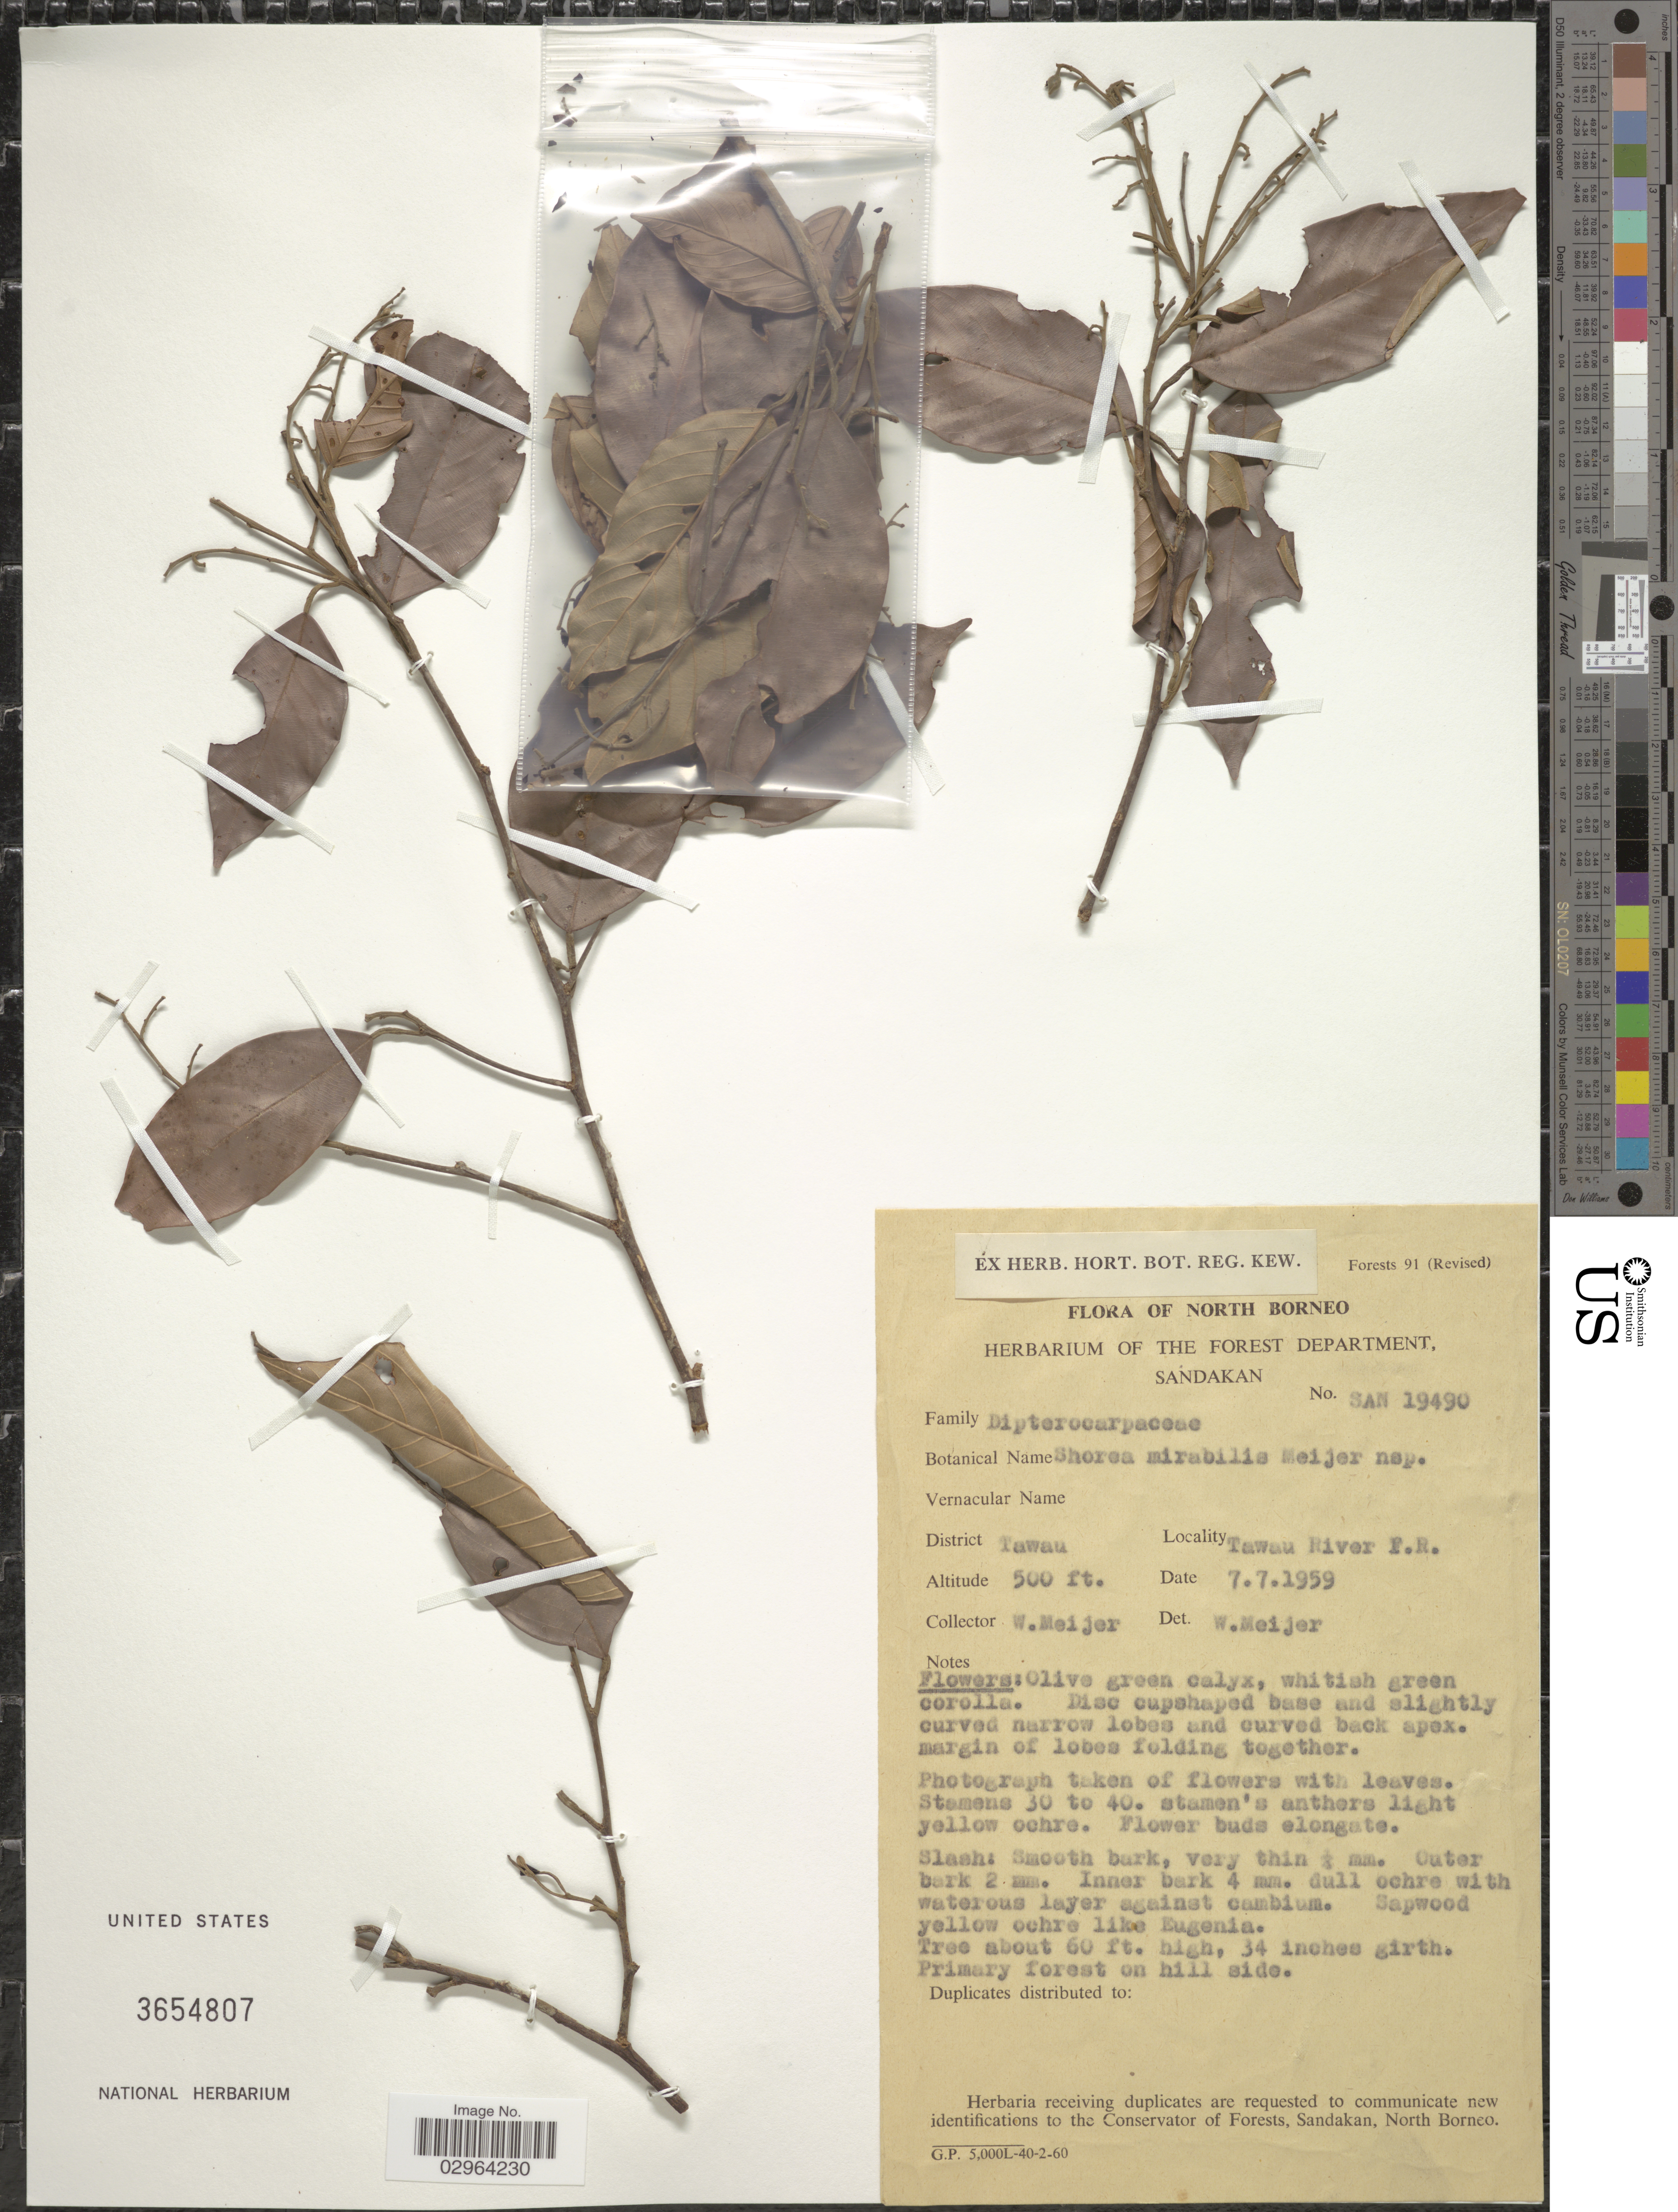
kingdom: Plantae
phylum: Tracheophyta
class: Magnoliopsida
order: Malvales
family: Dipterocarpaceae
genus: Shorea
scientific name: Shorea havilandii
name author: Brandis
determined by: Ashton, P. S.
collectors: W. Meijer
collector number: SAN19490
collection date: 1959-07-07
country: Malaysia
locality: North Borneo. District Tawau. Tawau River F.R.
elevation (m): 152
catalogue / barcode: US 3654807